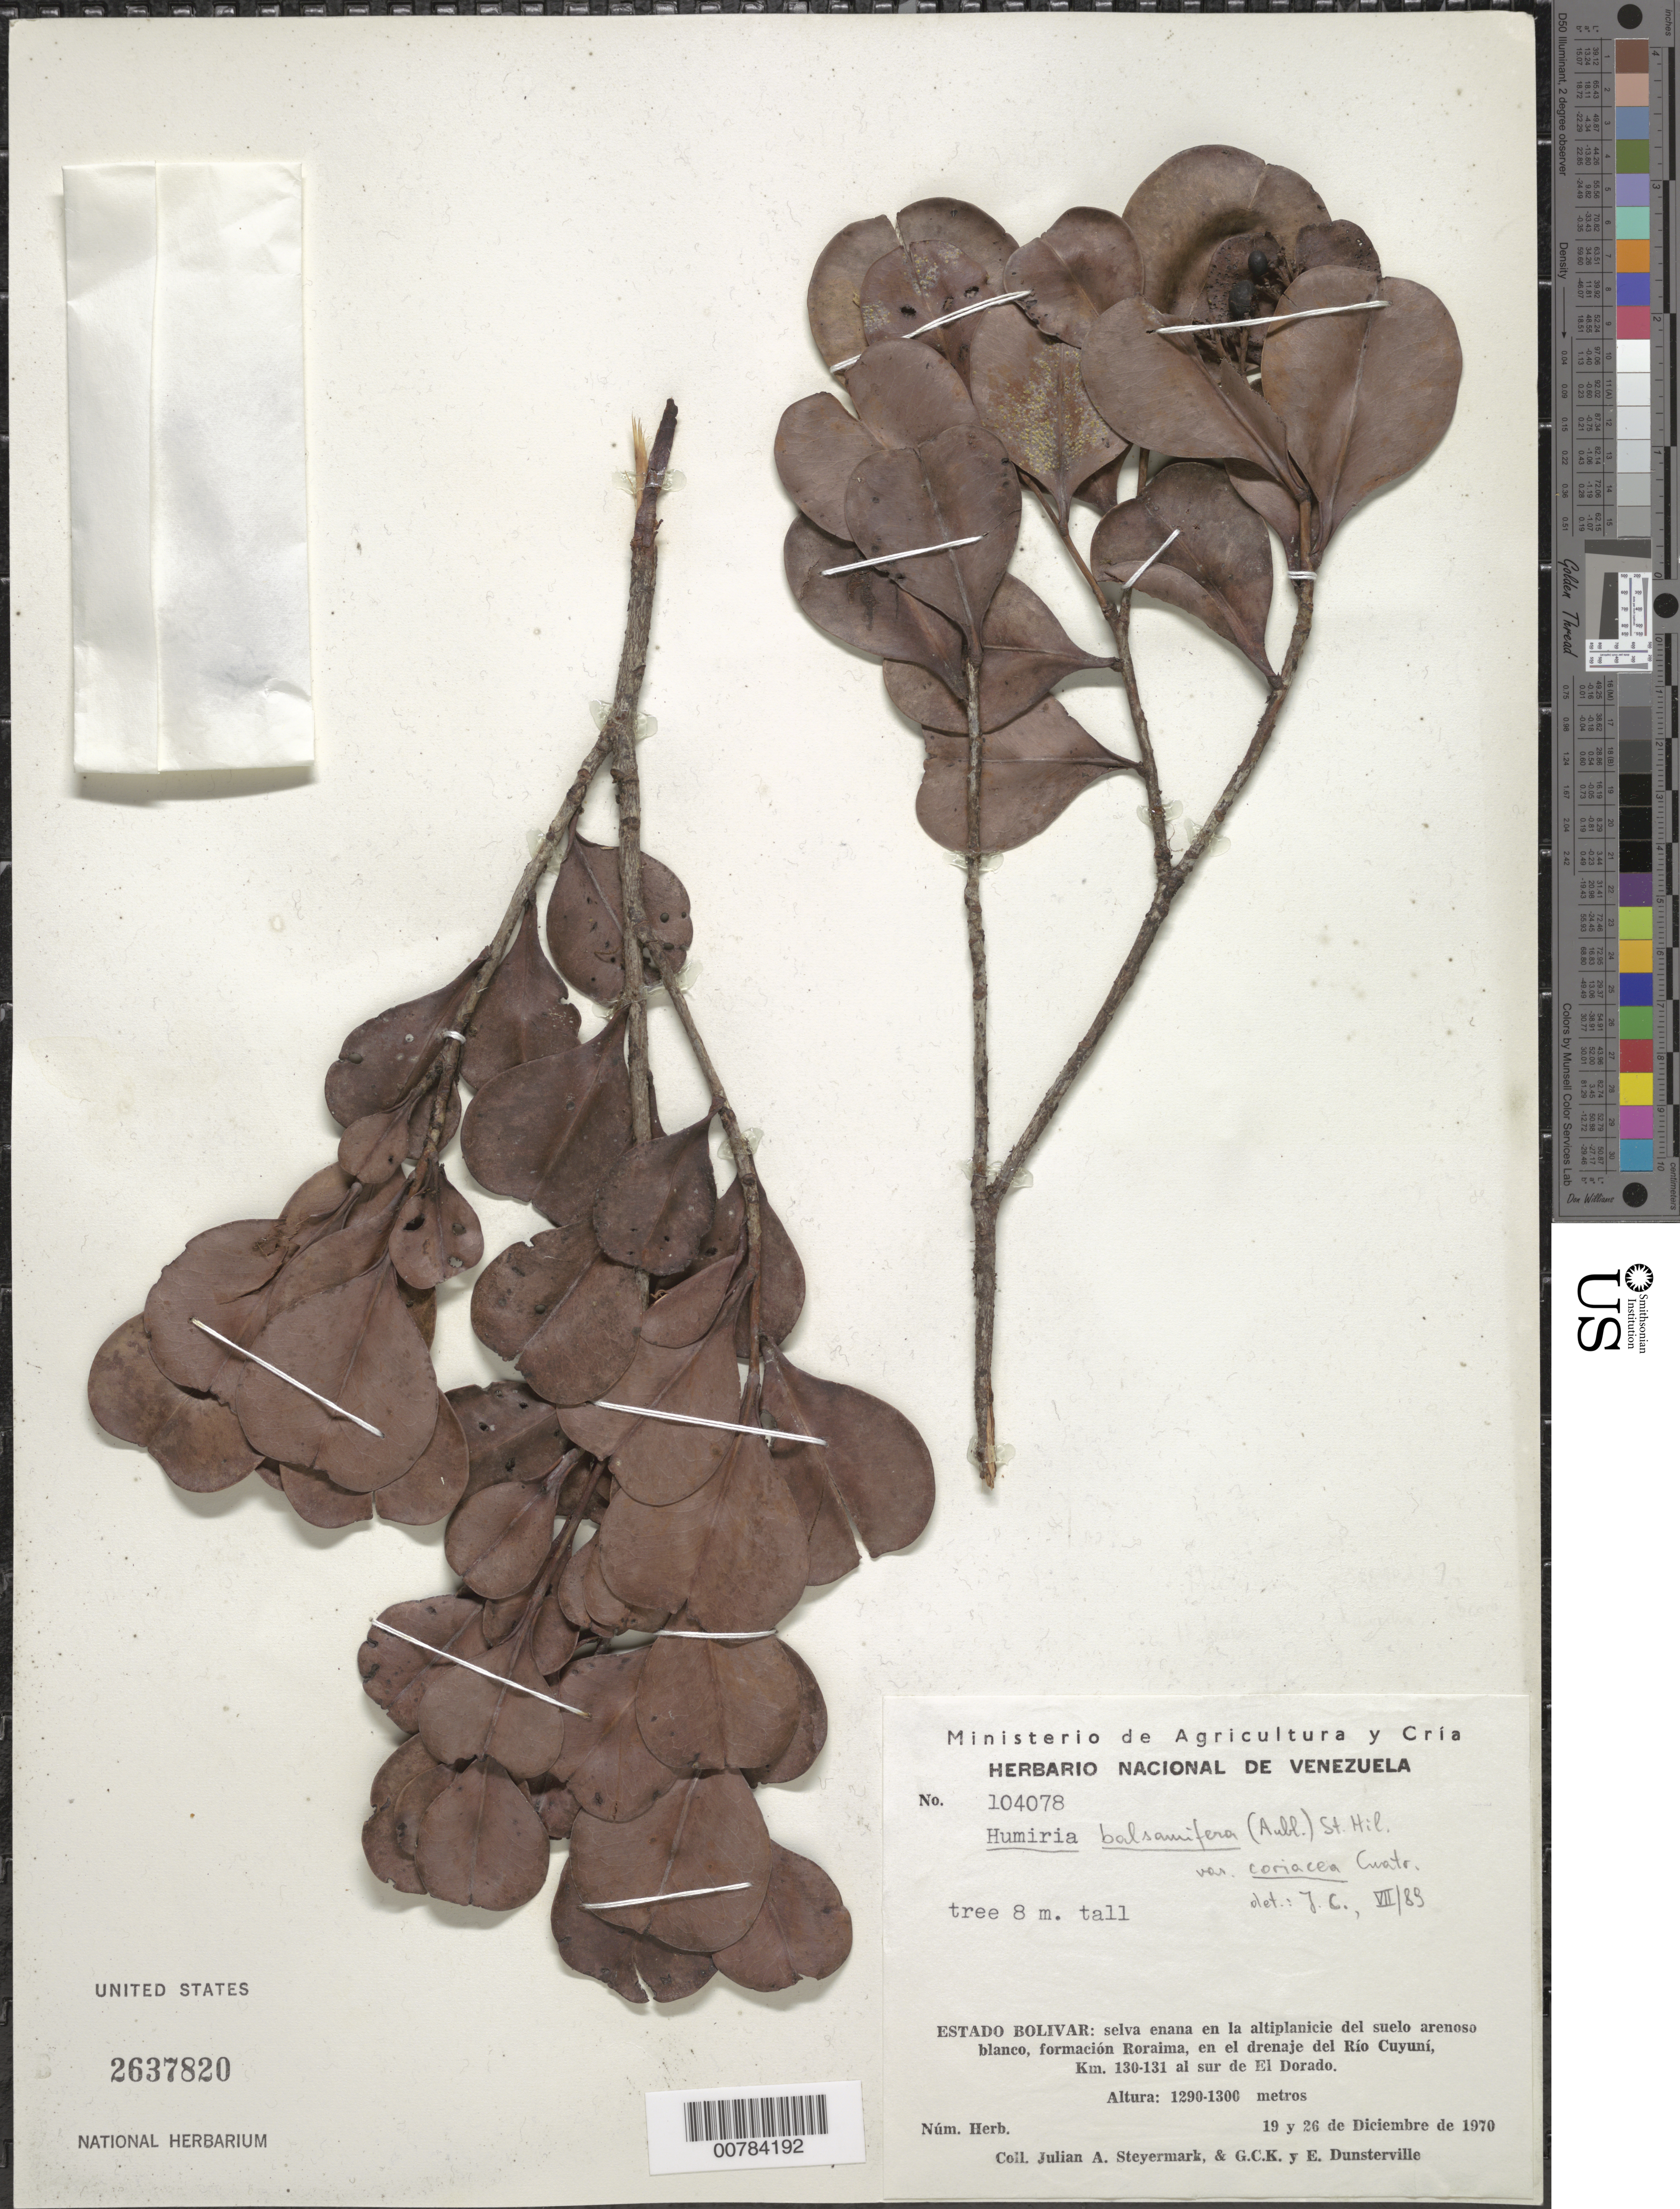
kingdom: Plantae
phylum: Tracheophyta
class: Magnoliopsida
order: Malpighiales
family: Humiriaceae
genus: Humiria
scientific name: Humiria balsamifera var. coriacea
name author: Cuatrec.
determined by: Cuatrecasas, J.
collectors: J. Steyermark, G. C. K. Dunsterville & E. Dunsterville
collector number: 104078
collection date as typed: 19-Dec-70 to 26-Dec-70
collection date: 1970-12-19/1970-12-26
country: Venezuela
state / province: Bolívar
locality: Roraima, Río Cuyuní drainage, 130-131 km S of El Dorado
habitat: Dwarf forest on high plateau, white sandy ground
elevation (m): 1290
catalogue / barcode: US 2637820